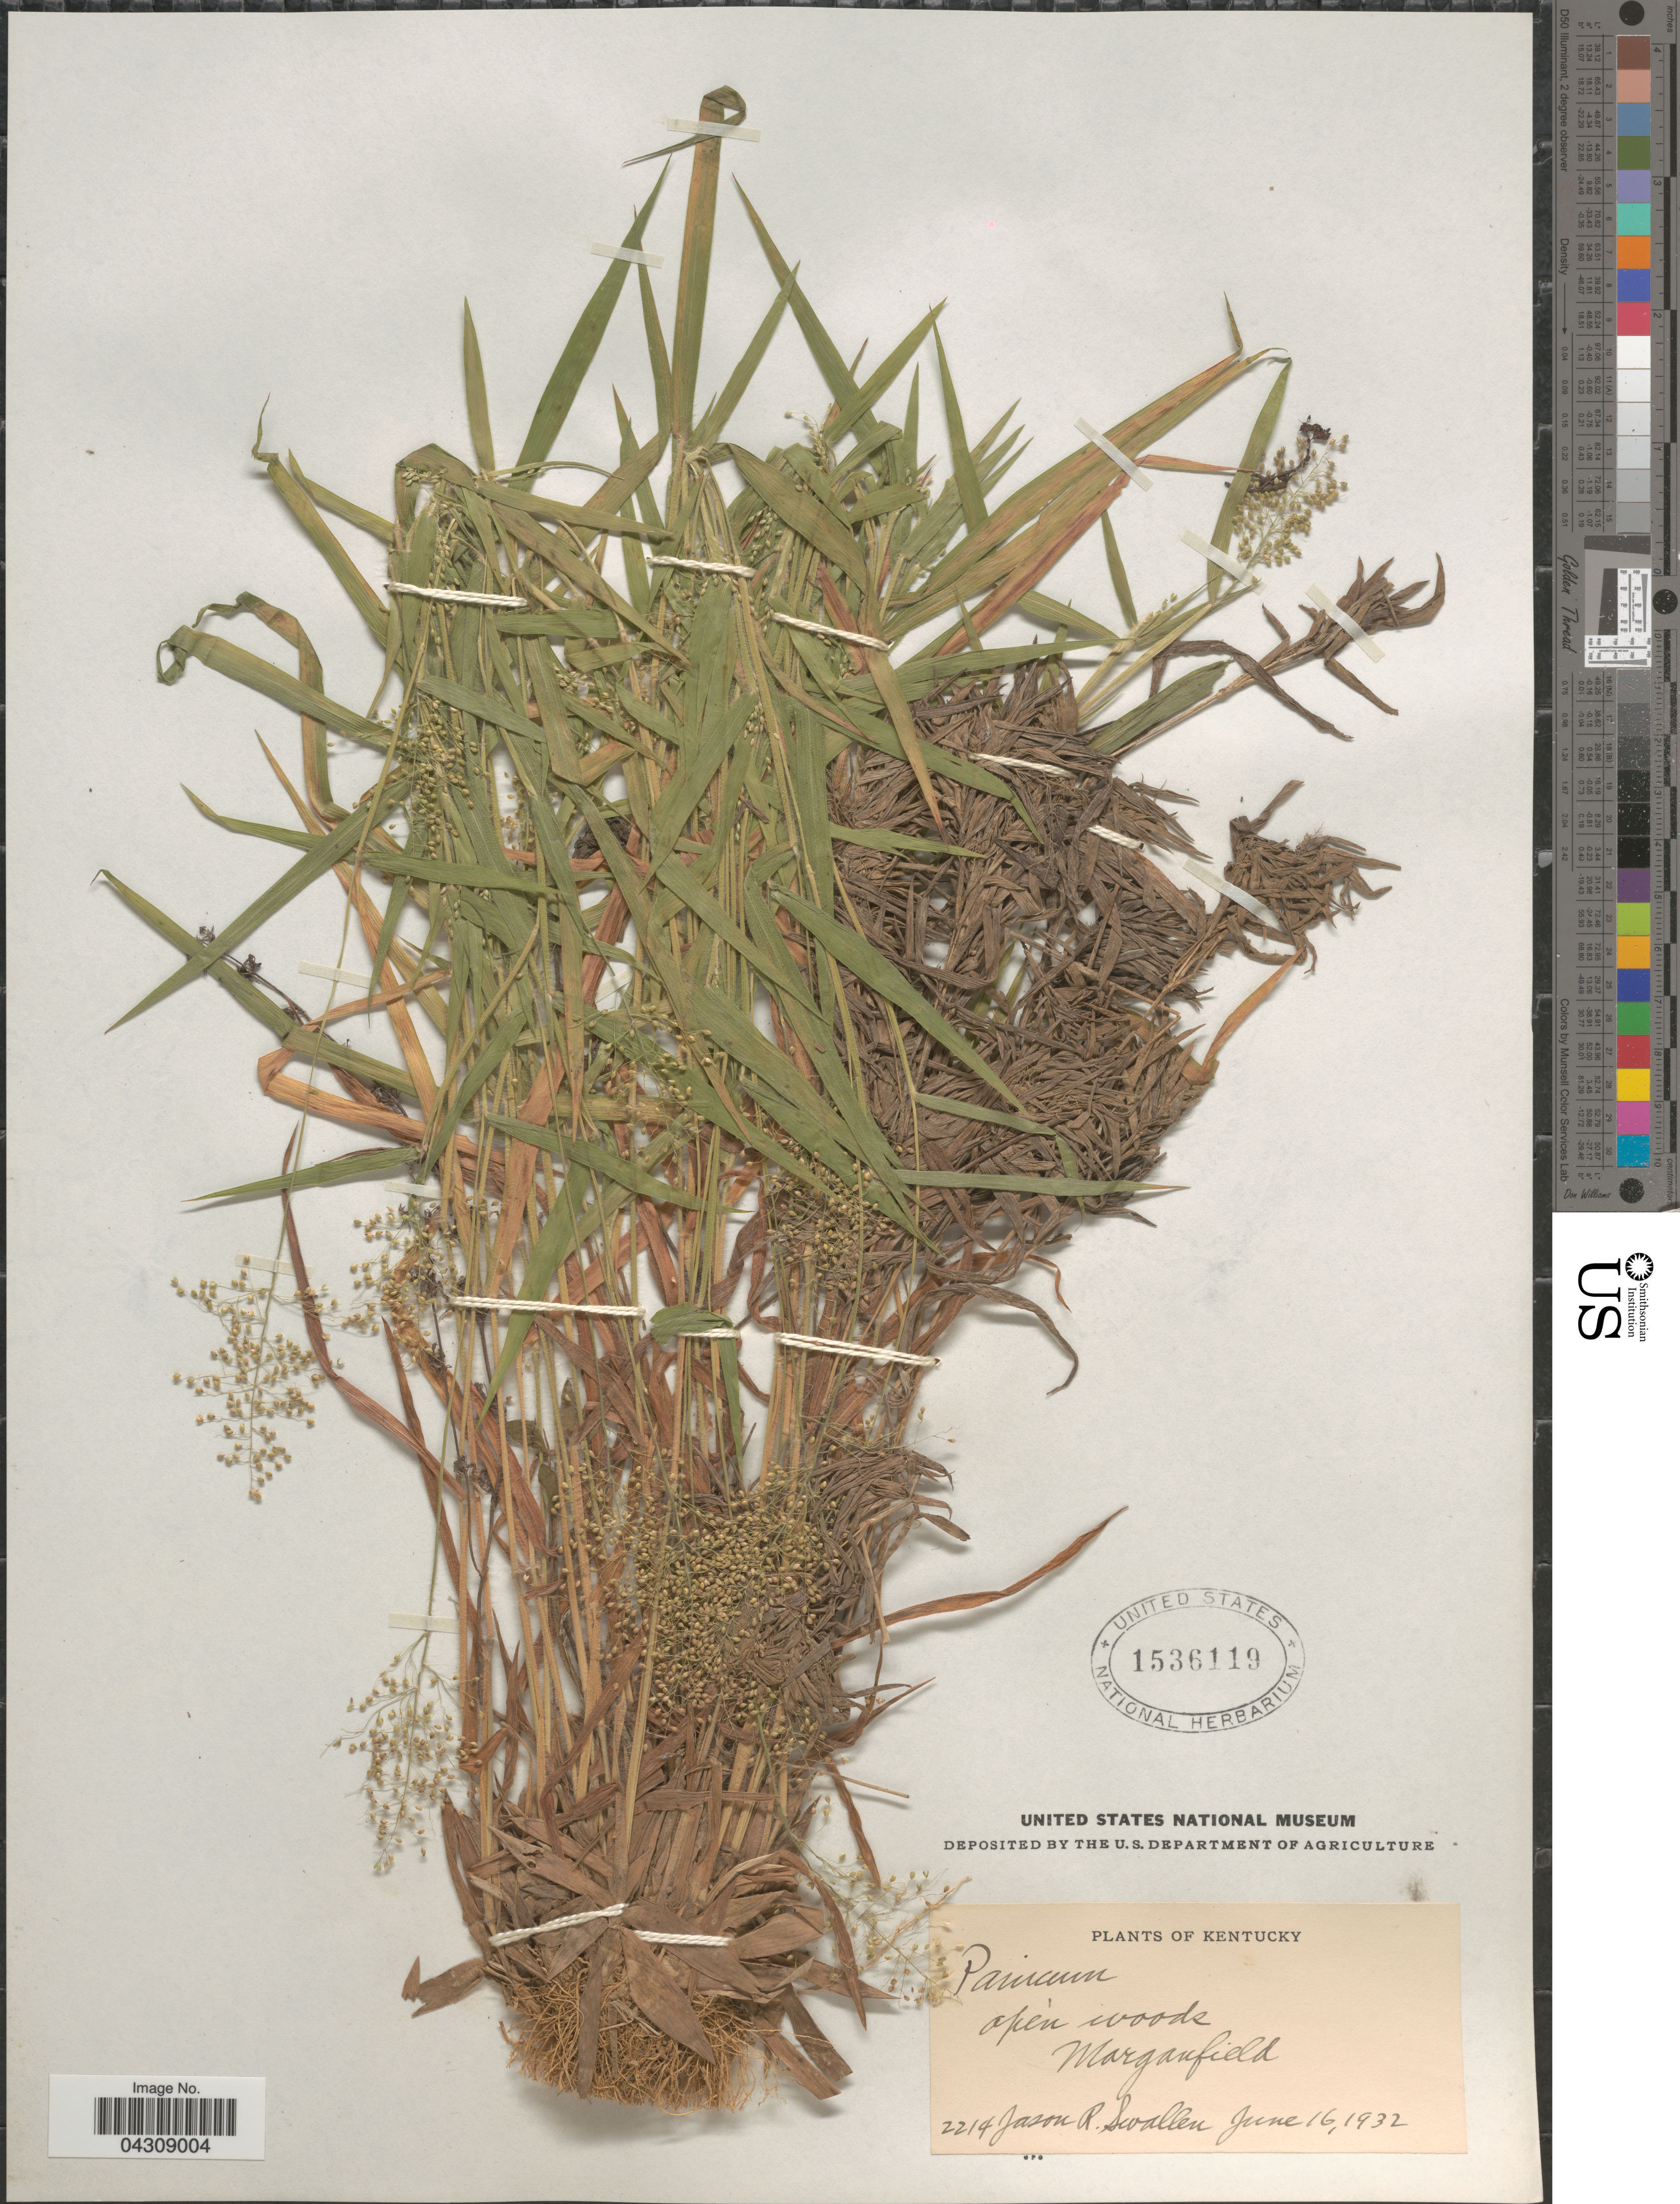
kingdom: Plantae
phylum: Tracheophyta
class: Liliopsida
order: Poales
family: Poaceae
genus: Dichanthelium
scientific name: Dichanthelium acuminatum var. acuminatum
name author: (Sw.) Gould & C.A. Clark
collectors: J. R. Swallen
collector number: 2214*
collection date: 1932-06-16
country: United States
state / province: Kentucky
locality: Morganfield.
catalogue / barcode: US 1536119